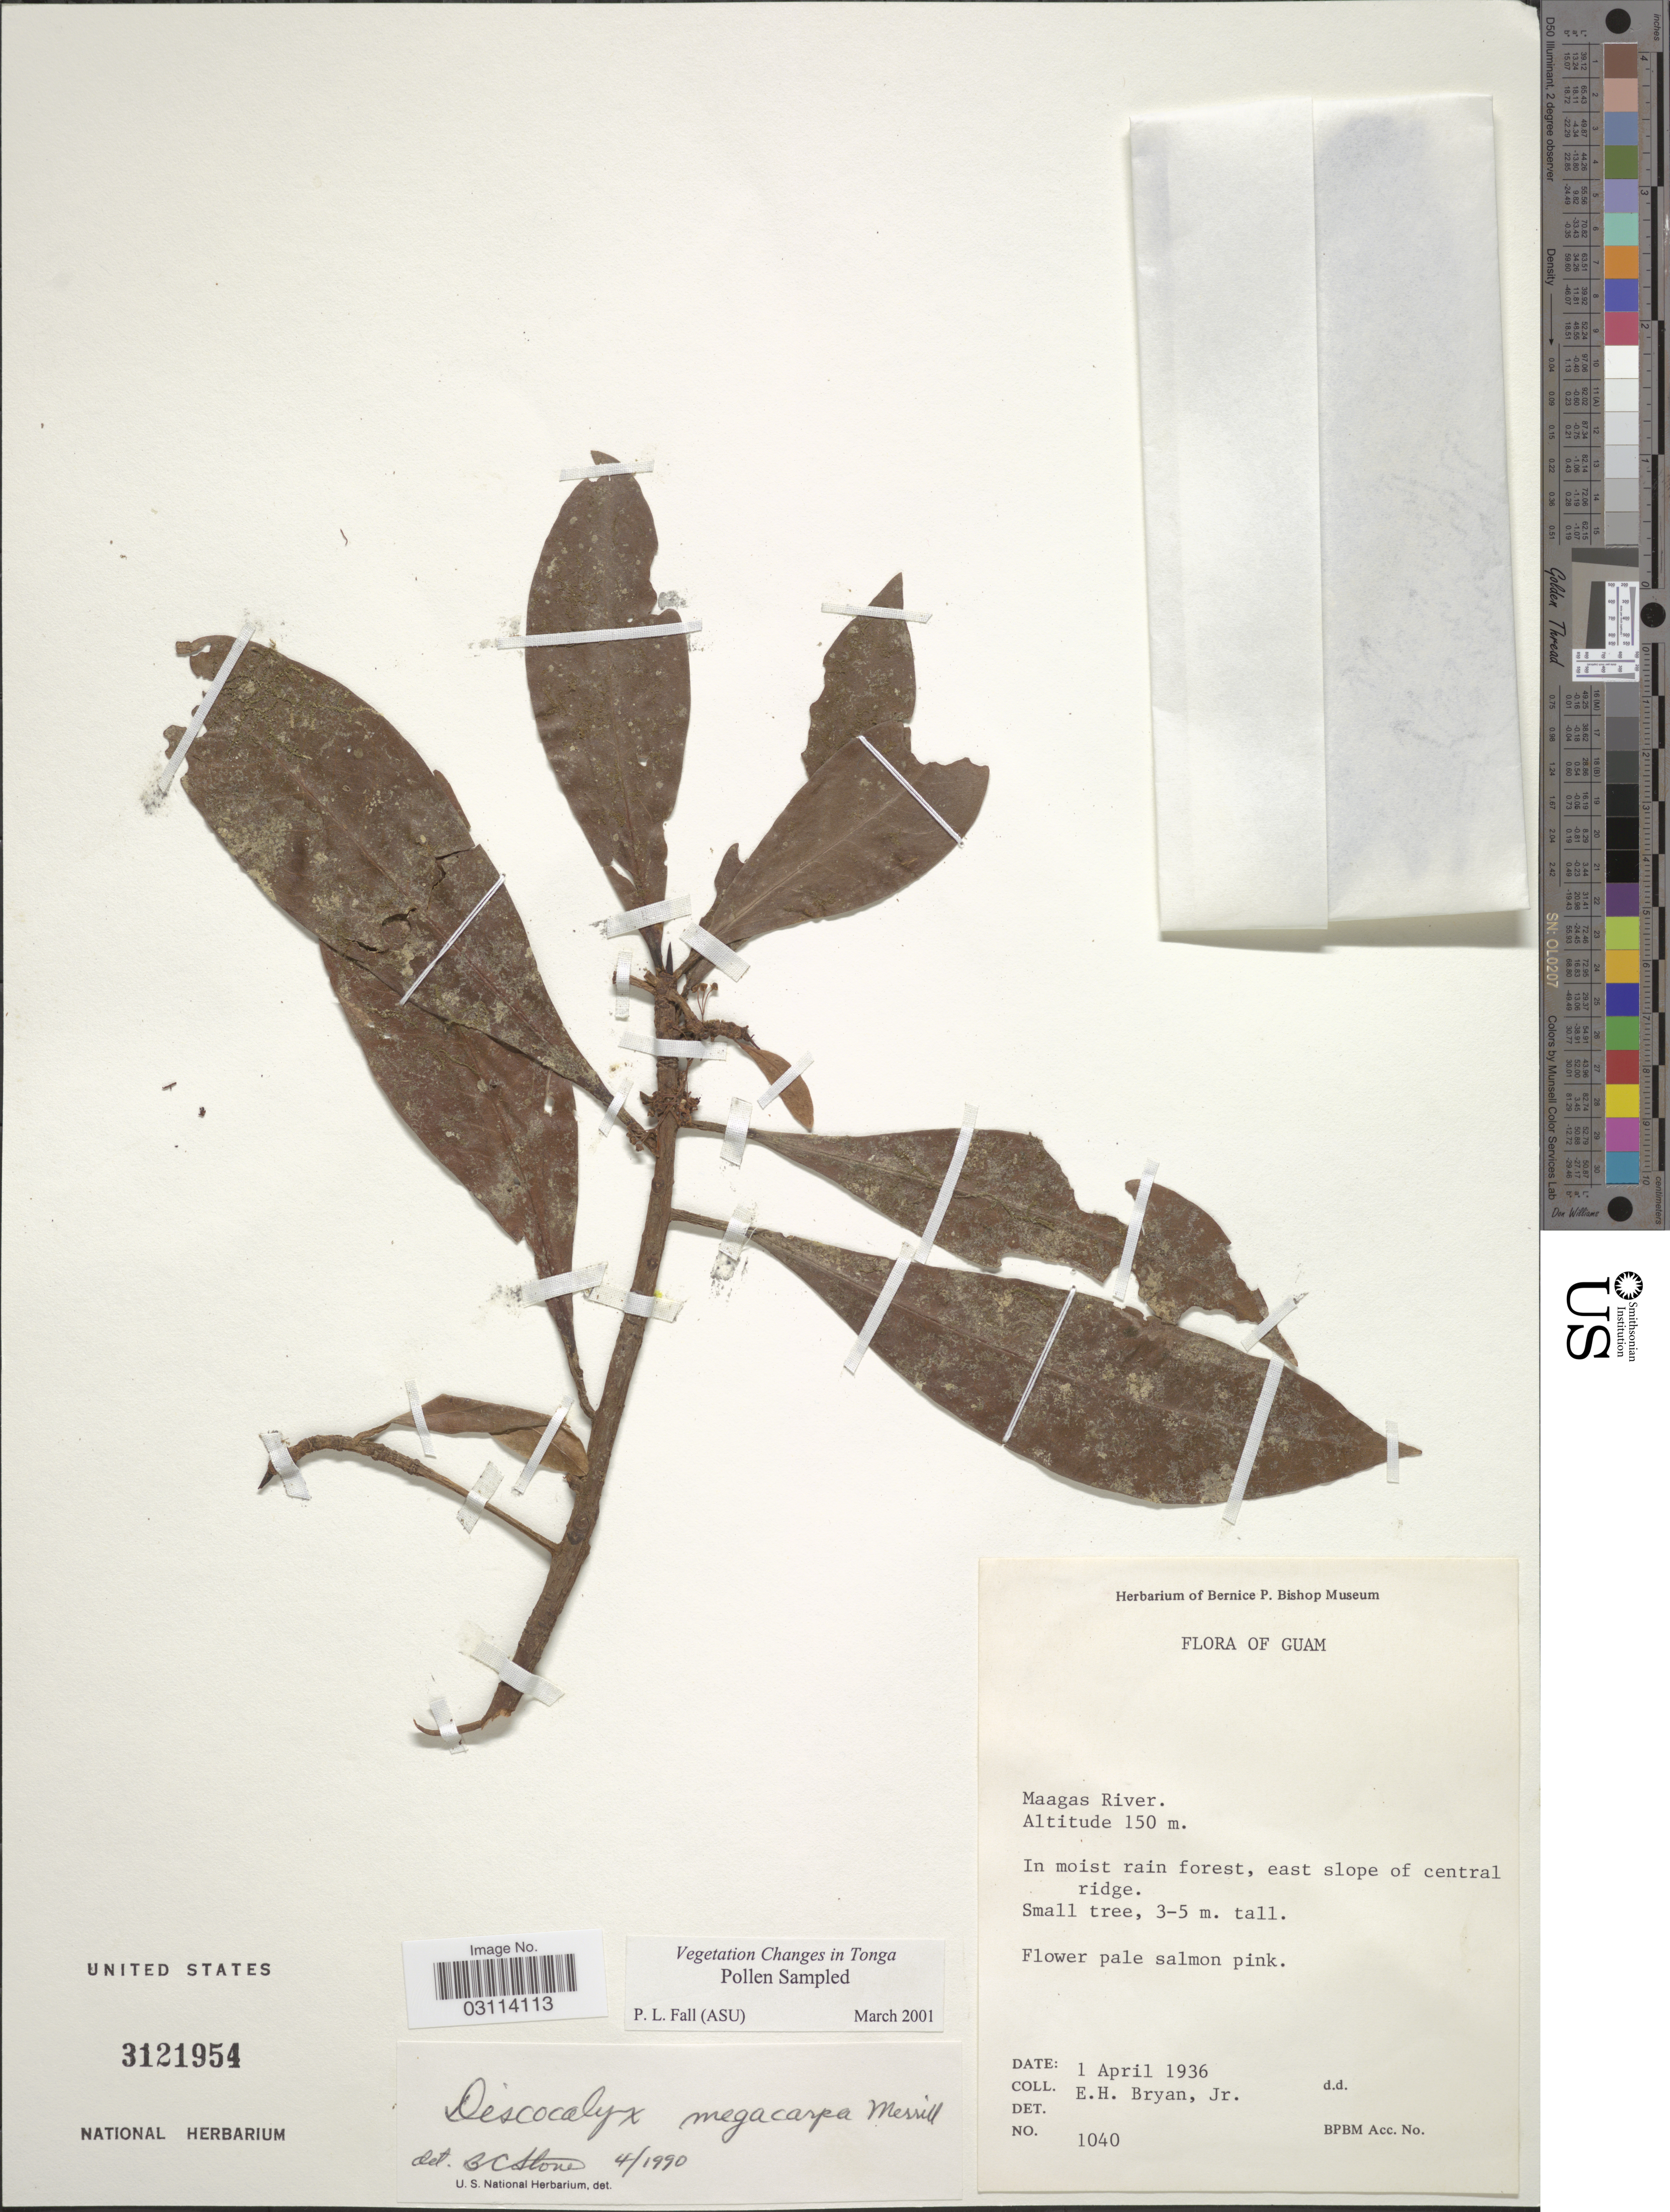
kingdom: Plantae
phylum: Tracheophyta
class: Magnoliopsida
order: Ericales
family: Primulaceae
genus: Discocalyx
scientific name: Discocalyx megacarpa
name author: Merr.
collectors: E. Bryan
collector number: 1040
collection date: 1936-04-01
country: Guam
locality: Maagas River.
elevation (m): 150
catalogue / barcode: US 3121954